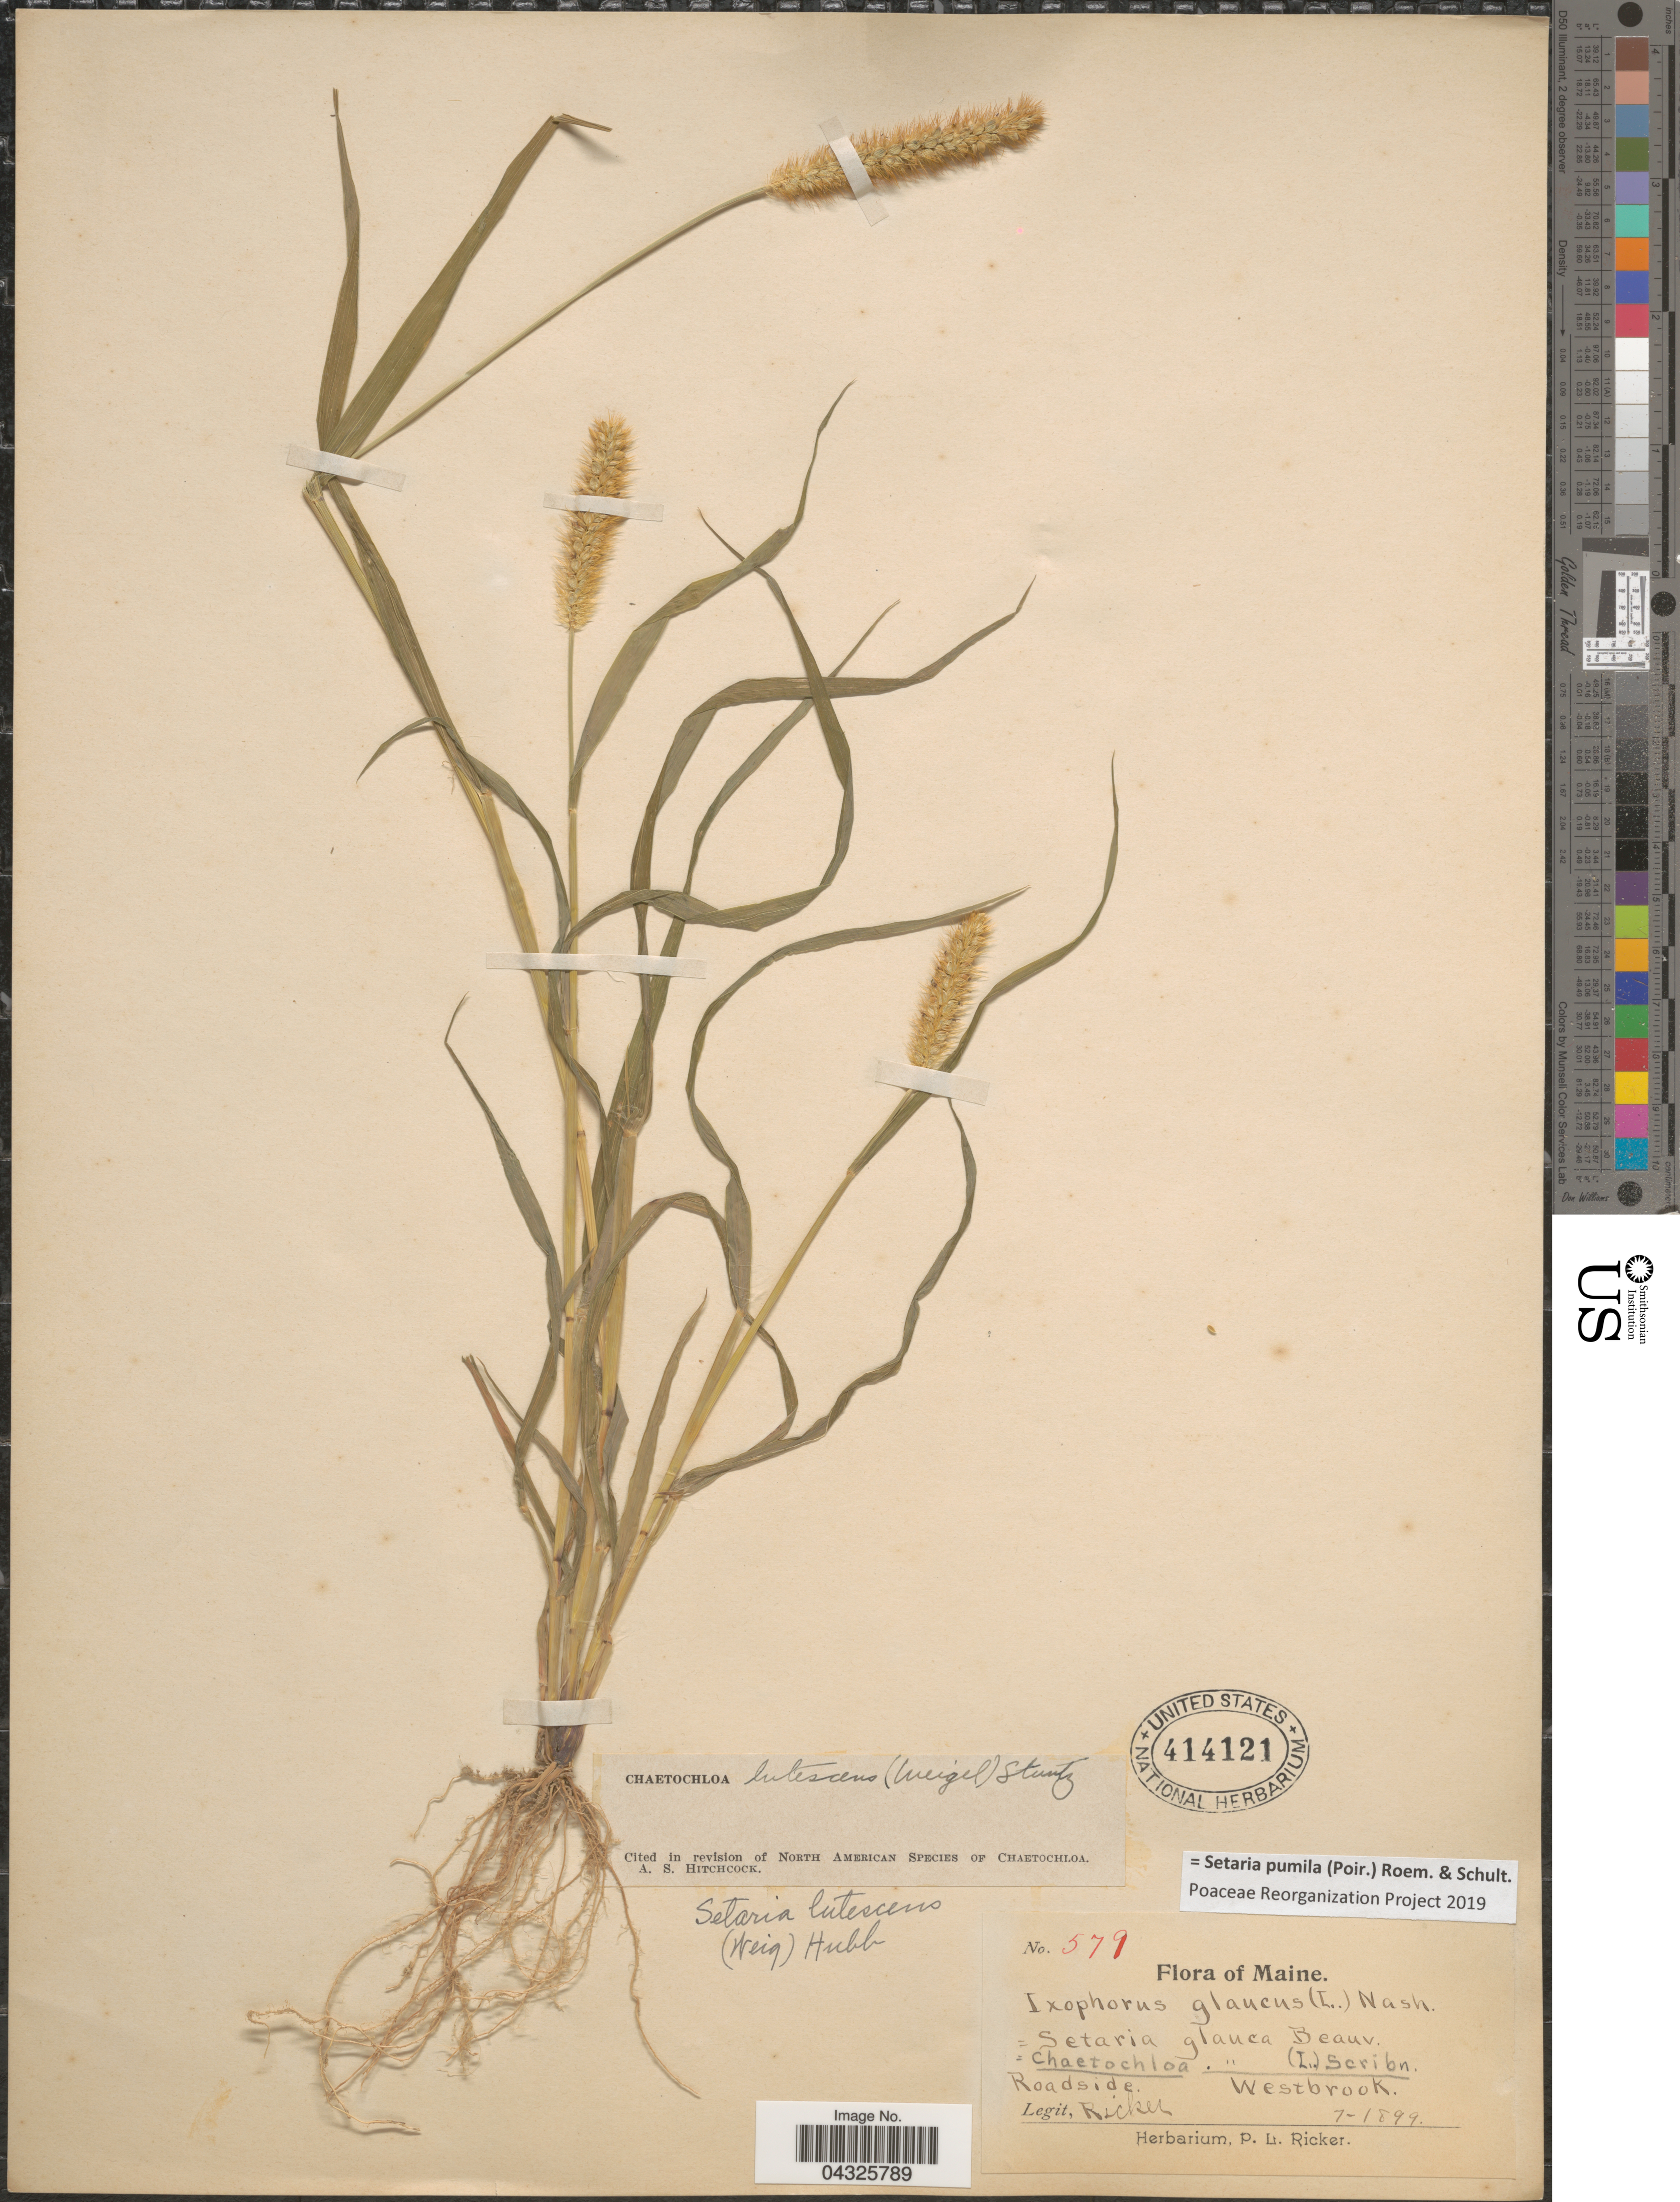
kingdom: Plantae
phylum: Tracheophyta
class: Liliopsida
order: Poales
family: Poaceae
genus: Setaria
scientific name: Setaria pumila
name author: (Poir.) Roem. & Schult.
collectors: P. Ricker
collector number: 579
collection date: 1899-07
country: United States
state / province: Maine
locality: Roadside. Westbrook.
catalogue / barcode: US 414121